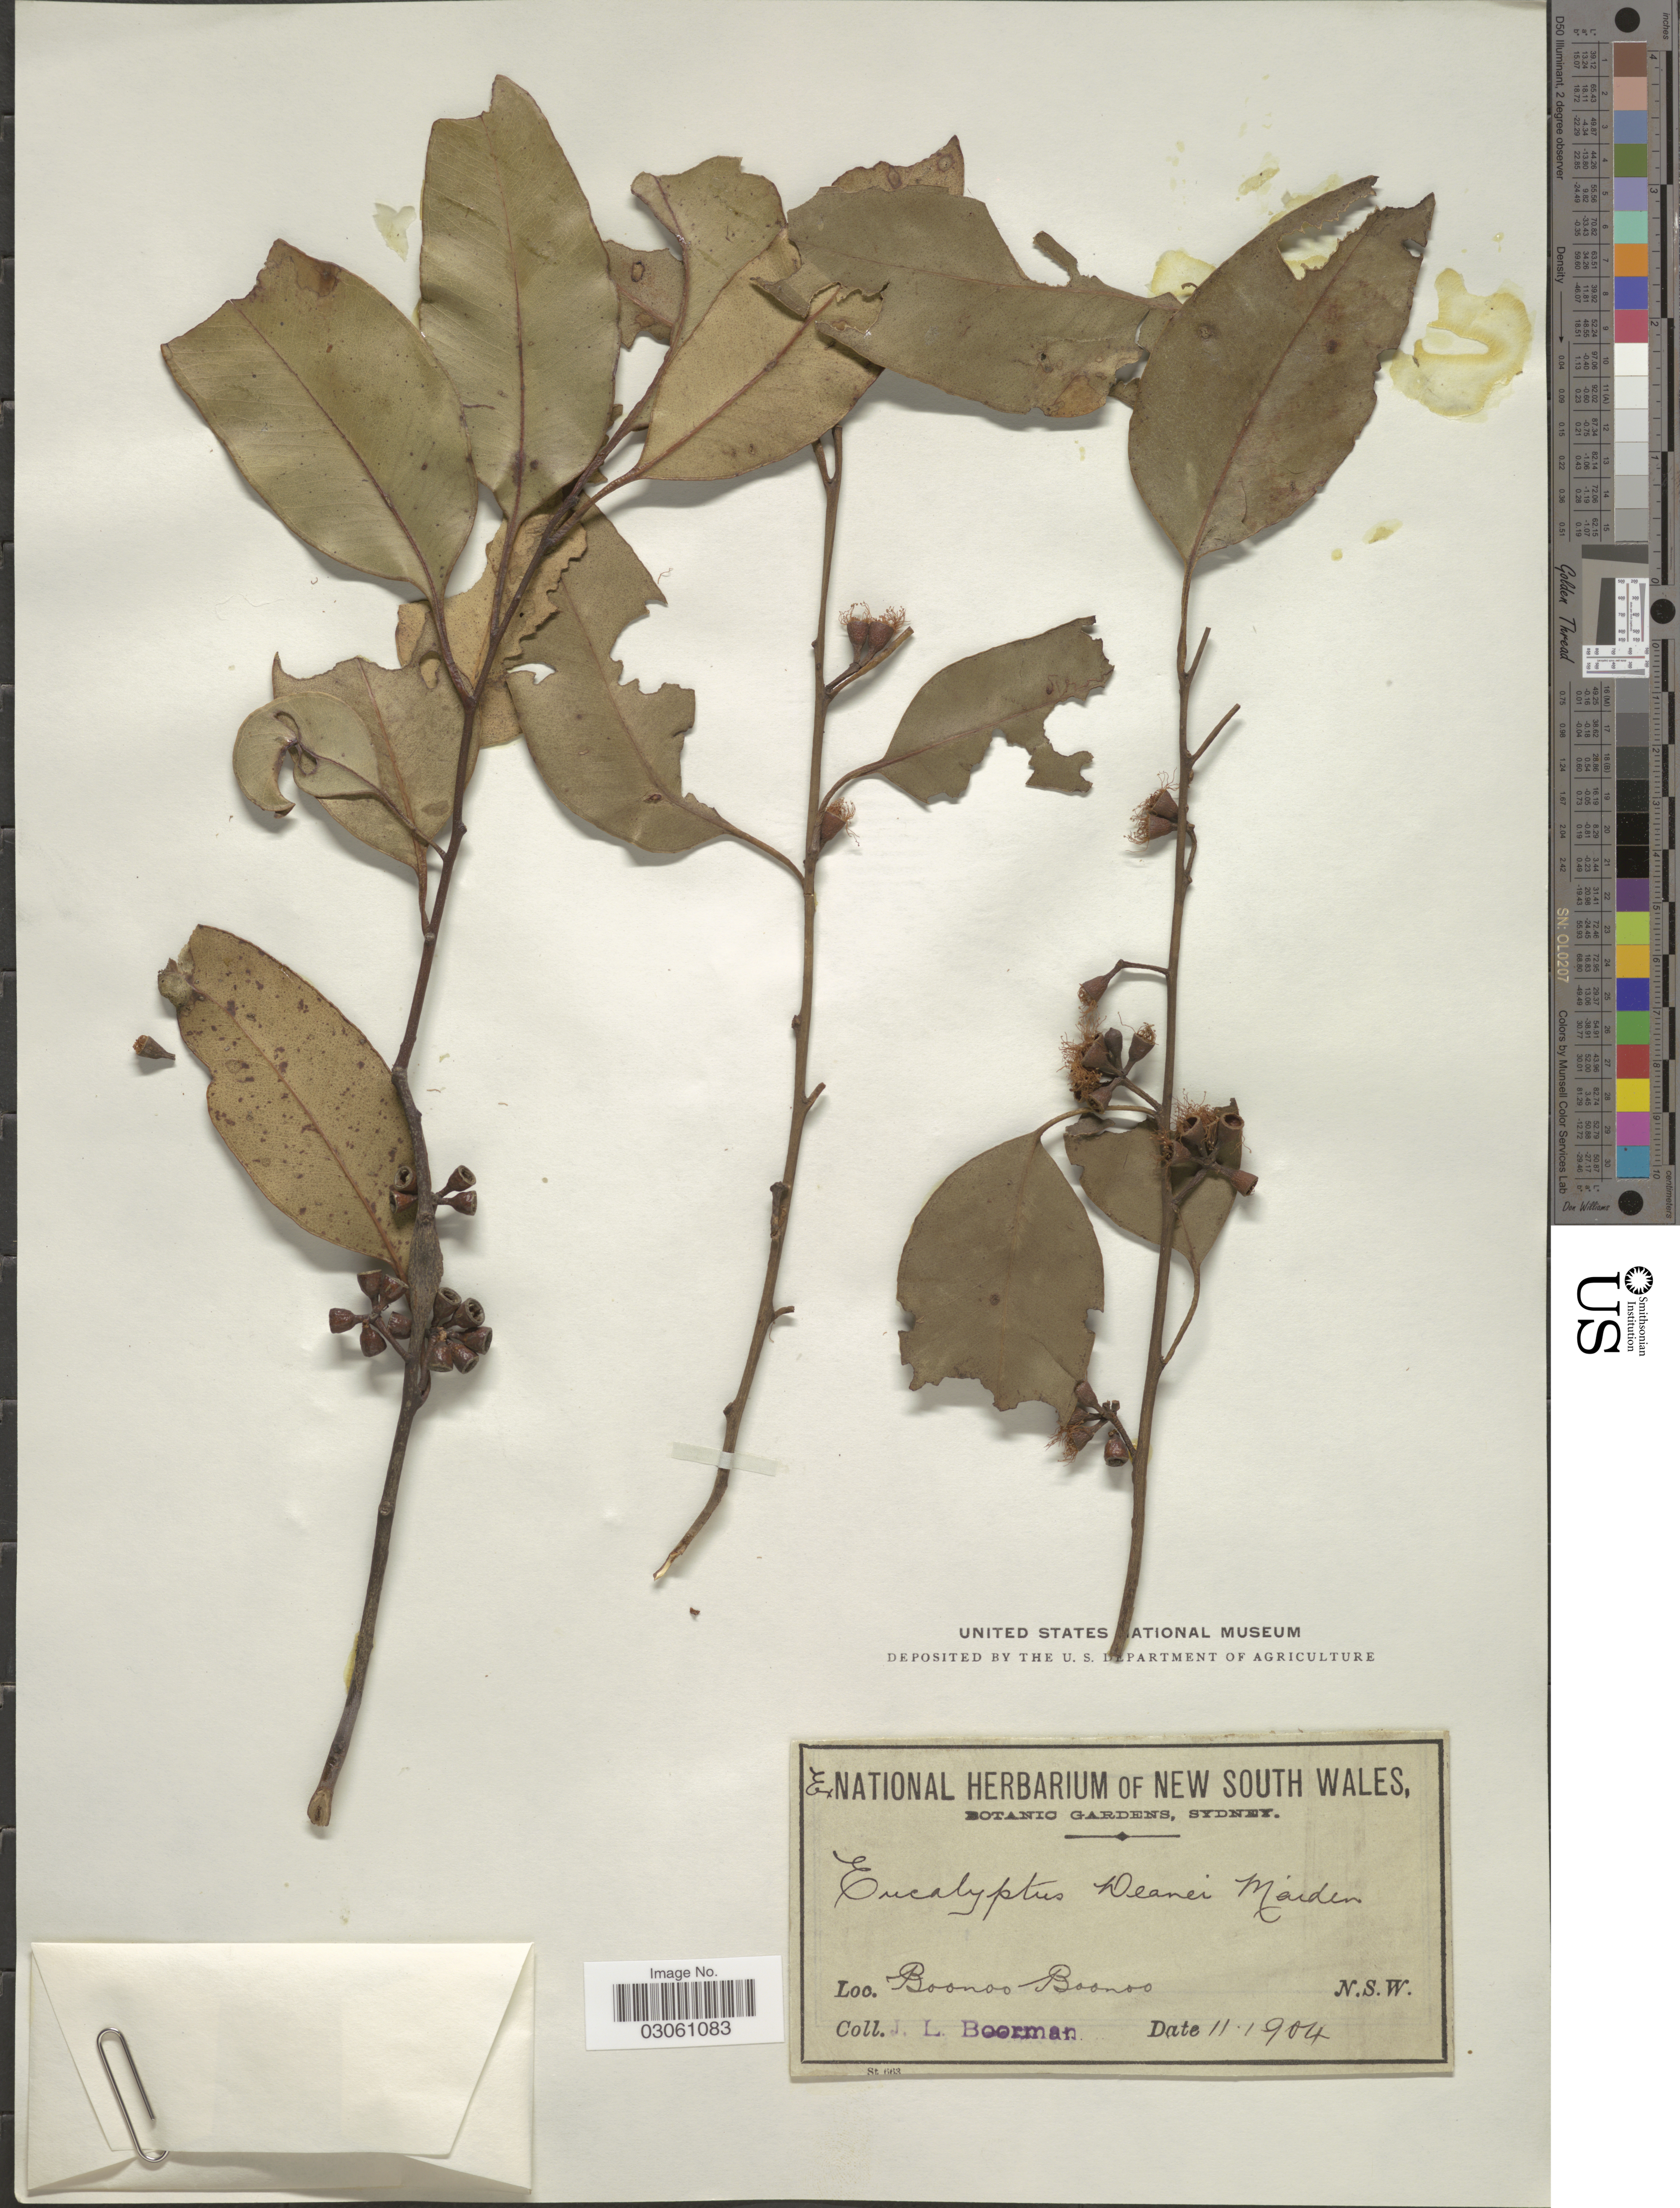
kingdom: Plantae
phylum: Tracheophyta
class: Magnoliopsida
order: Myrtales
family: Myrtaceae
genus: Eucalyptus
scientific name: Eucalyptus deanei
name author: Maiden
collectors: J. Boorman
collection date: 1904-11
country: Australia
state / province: New South Wales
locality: Boonoo Boonoo.